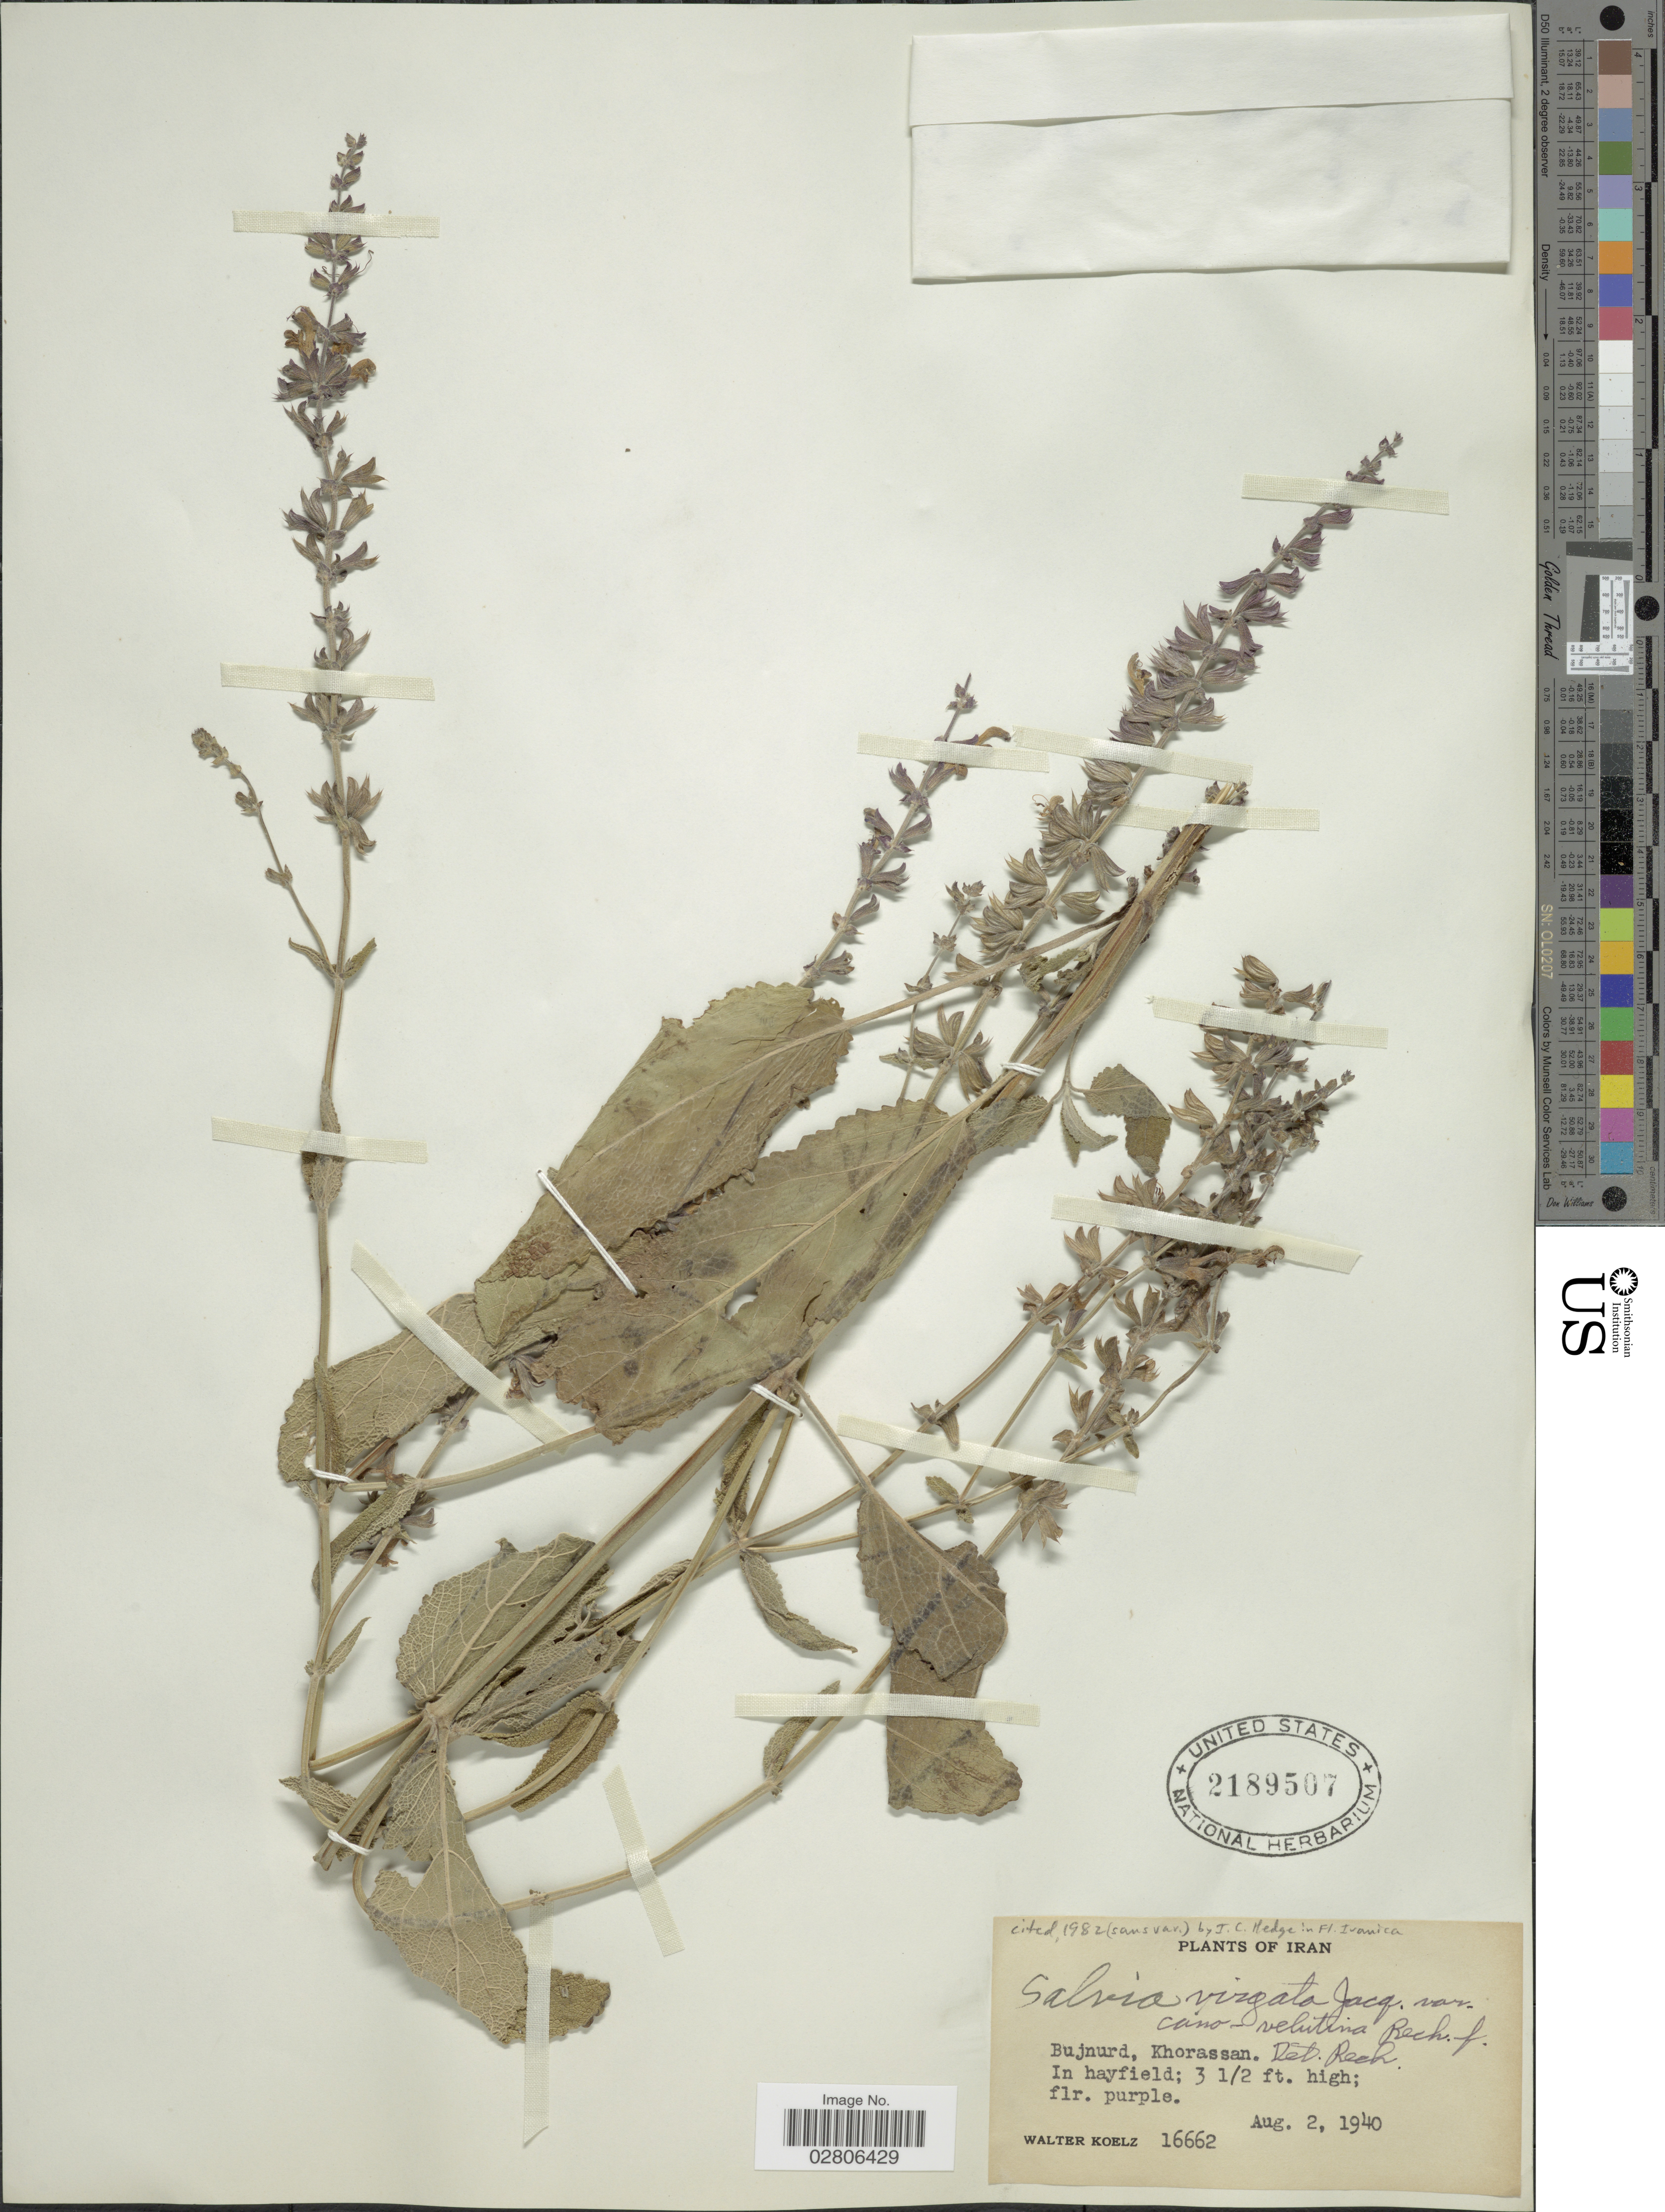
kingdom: Plantae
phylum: Tracheophyta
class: Magnoliopsida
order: Lamiales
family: Lamiaceae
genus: Salvia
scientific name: Salvia virgata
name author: Jacq.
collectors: W. N. Koelz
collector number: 16662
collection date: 1940-08-02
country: Iran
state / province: Khorasan [obsolete]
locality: Bujnurd, Khorassan.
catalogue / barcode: US 2189507